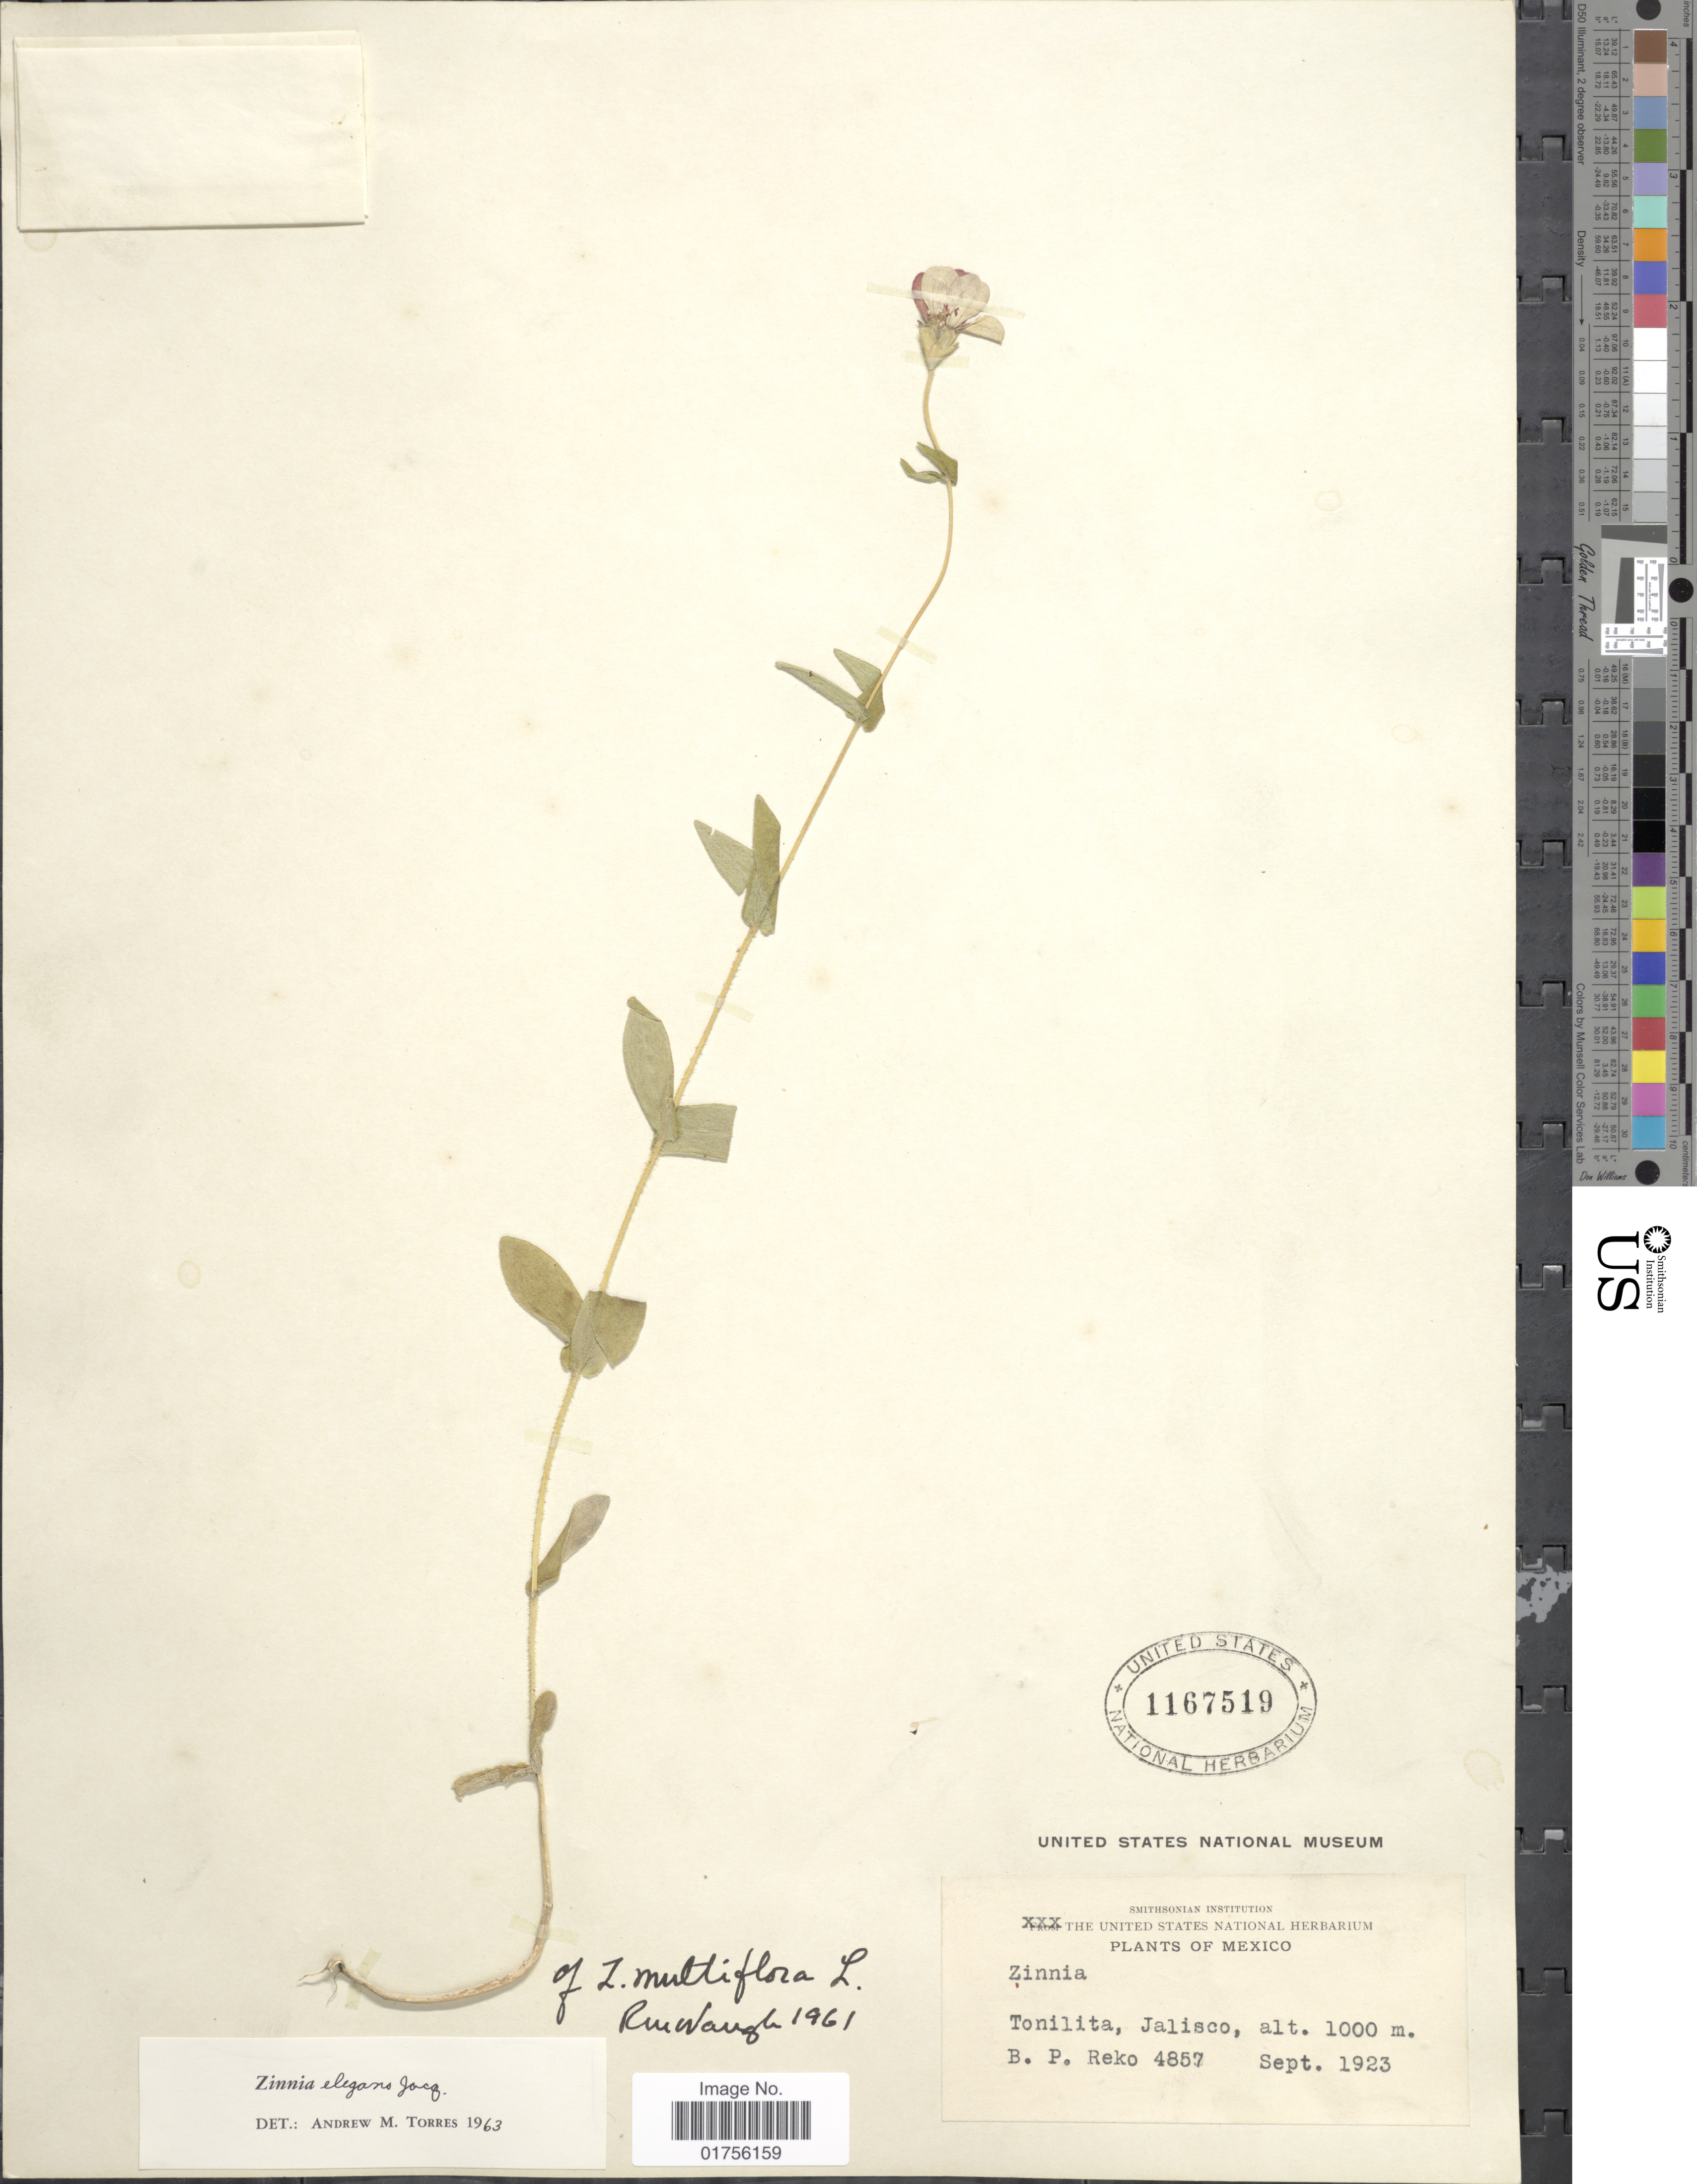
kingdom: Plantae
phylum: Tracheophyta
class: Magnoliopsida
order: Asterales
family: Asteraceae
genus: Zinnia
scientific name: Zinnia elegans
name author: Jacq.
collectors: B. P. Reko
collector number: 4857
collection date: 1923-09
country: Mexico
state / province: Jalisco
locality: Tonilita, Jalisco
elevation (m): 1000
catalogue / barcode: US 1167519